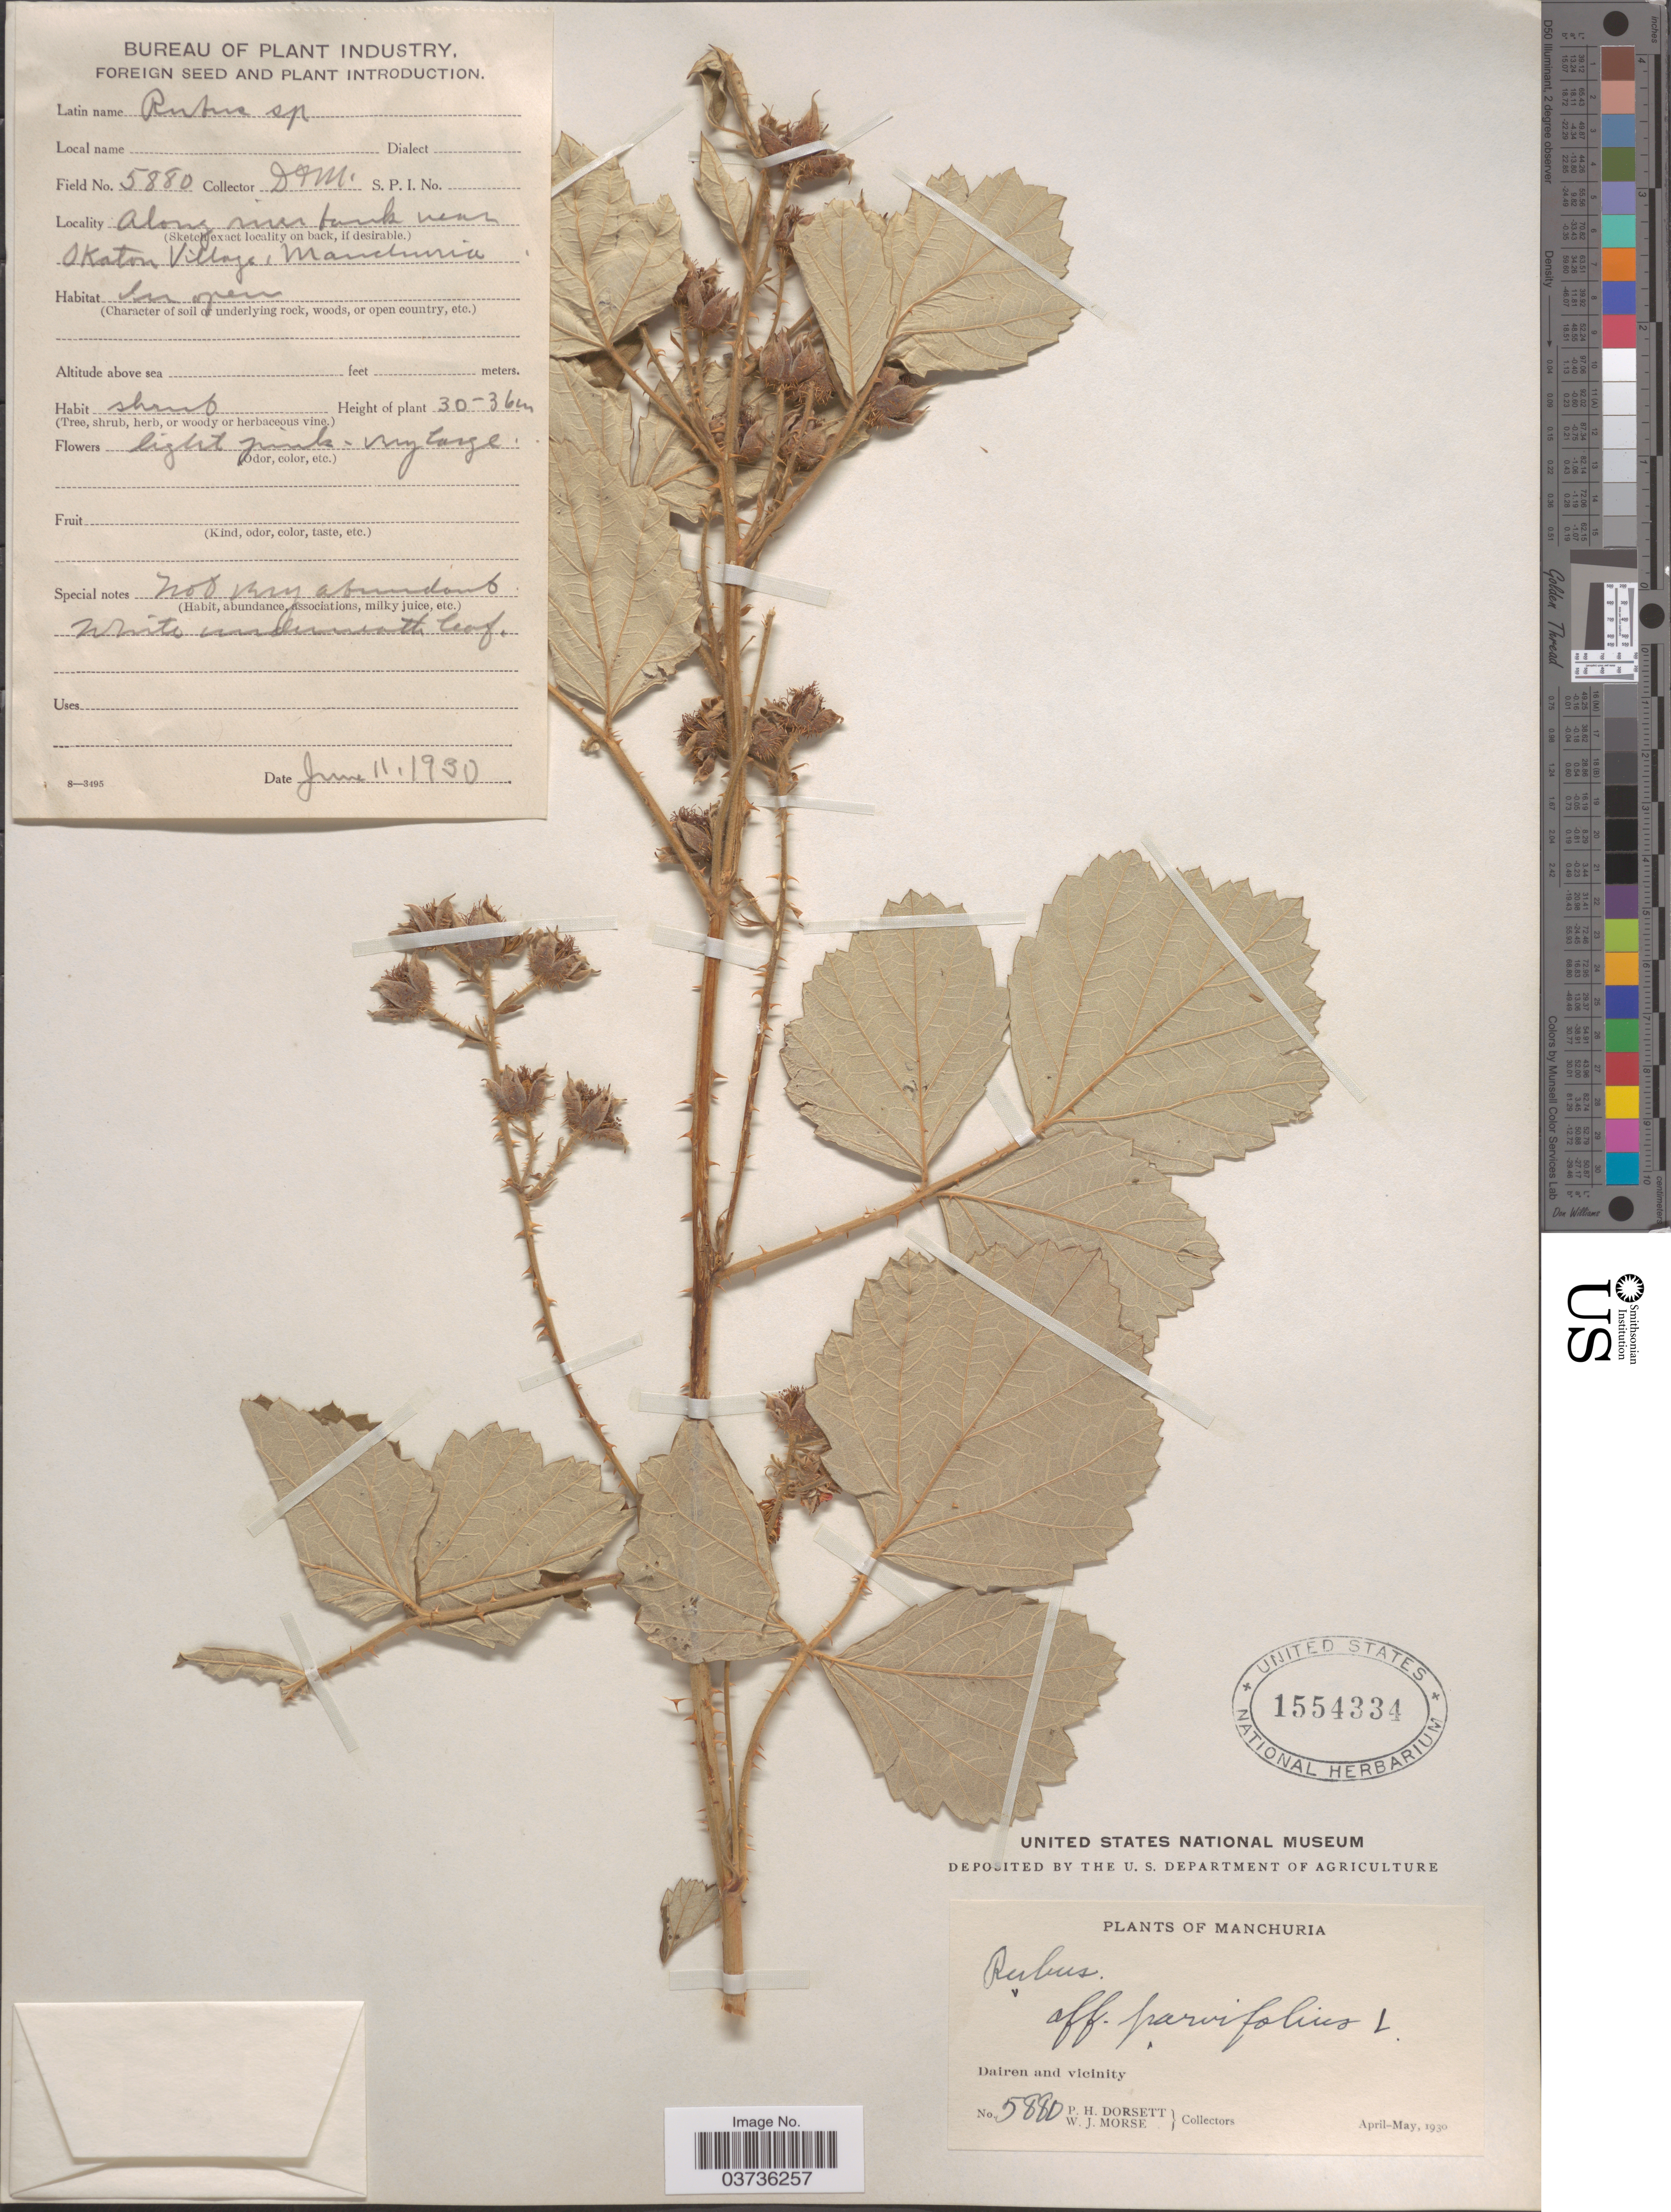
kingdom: Plantae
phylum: Tracheophyta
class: Magnoliopsida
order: Rosales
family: Rosaceae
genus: Rubus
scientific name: Rubus parvifolius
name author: L.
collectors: P. H. Dorsett & W. J. Morse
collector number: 5880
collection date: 1930-06-11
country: China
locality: Manchuria. Dairen and vicinity. Along river bank near Okaton Village.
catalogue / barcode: US 1554334